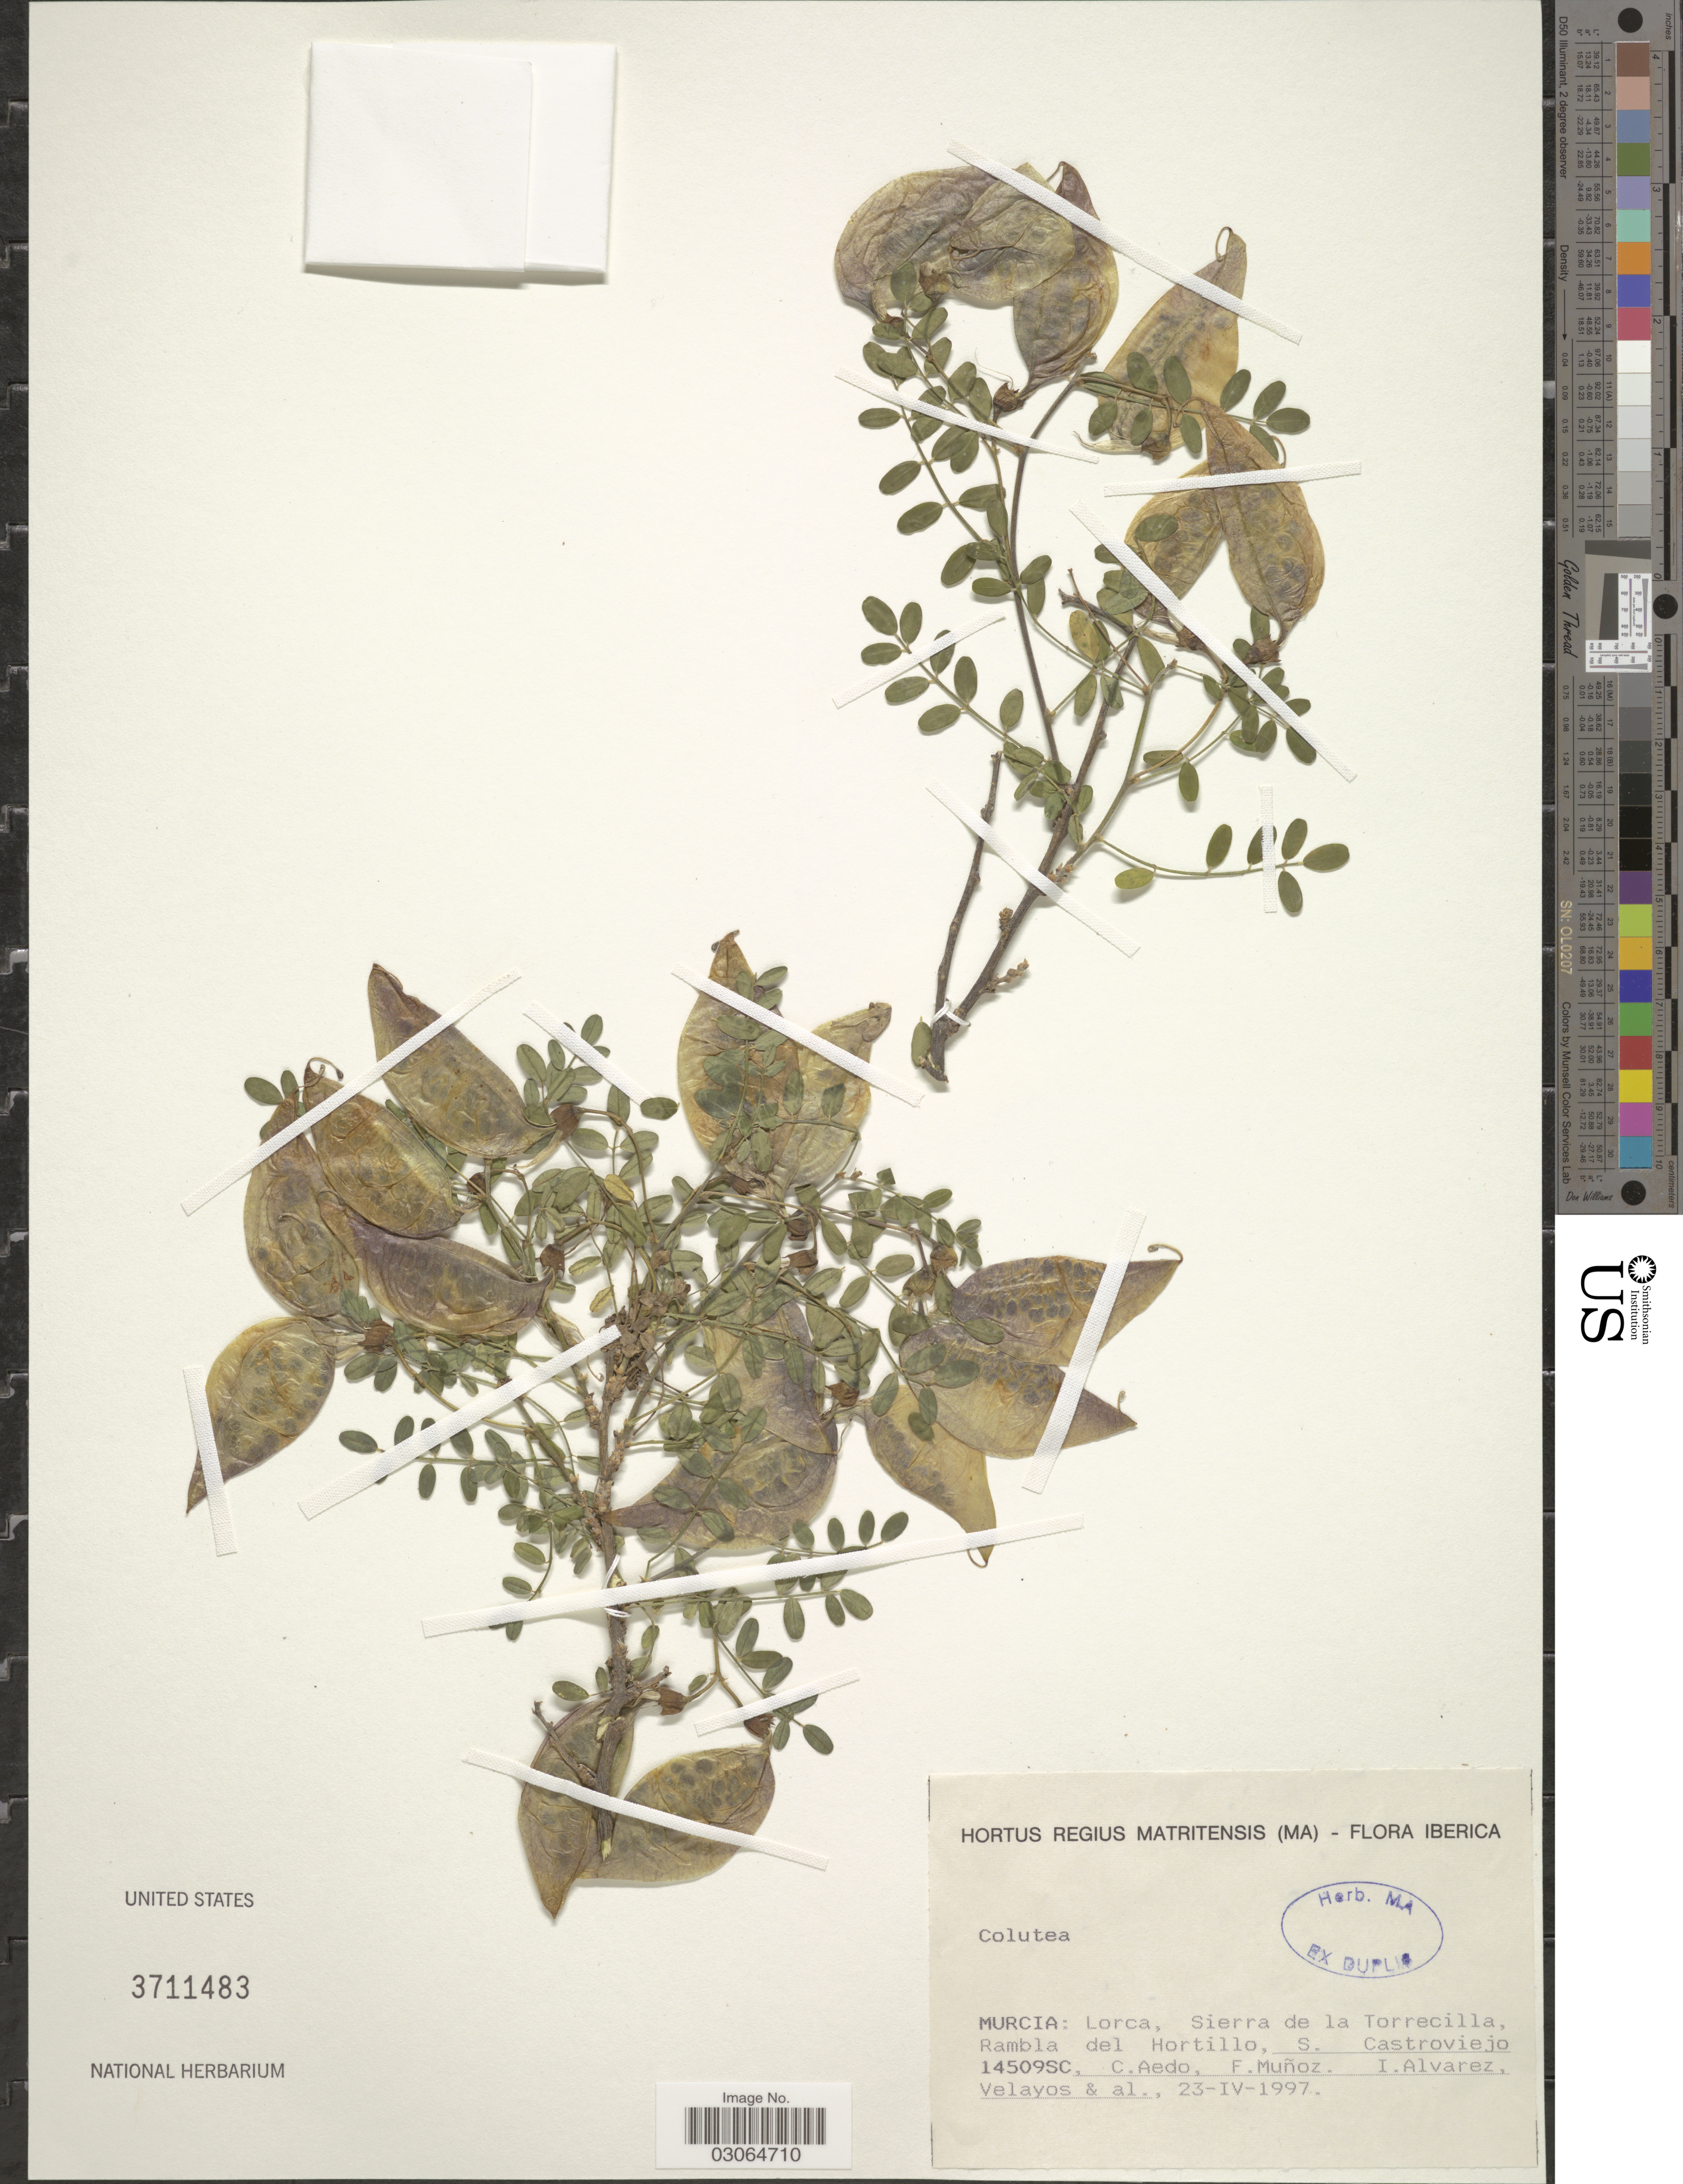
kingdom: Plantae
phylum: Tracheophyta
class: Magnoliopsida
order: Fabales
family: Fabaceae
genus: Colutea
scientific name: Colutea sp.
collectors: S. Castroviejo, C. Aedo, F. Muñoz, I. Alvarez & et al.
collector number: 14509SC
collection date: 1997-04-23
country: Spain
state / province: Murcia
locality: Lorca, Sierra de la Torrecilla, Rambla del Hortilla.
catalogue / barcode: US 3711483